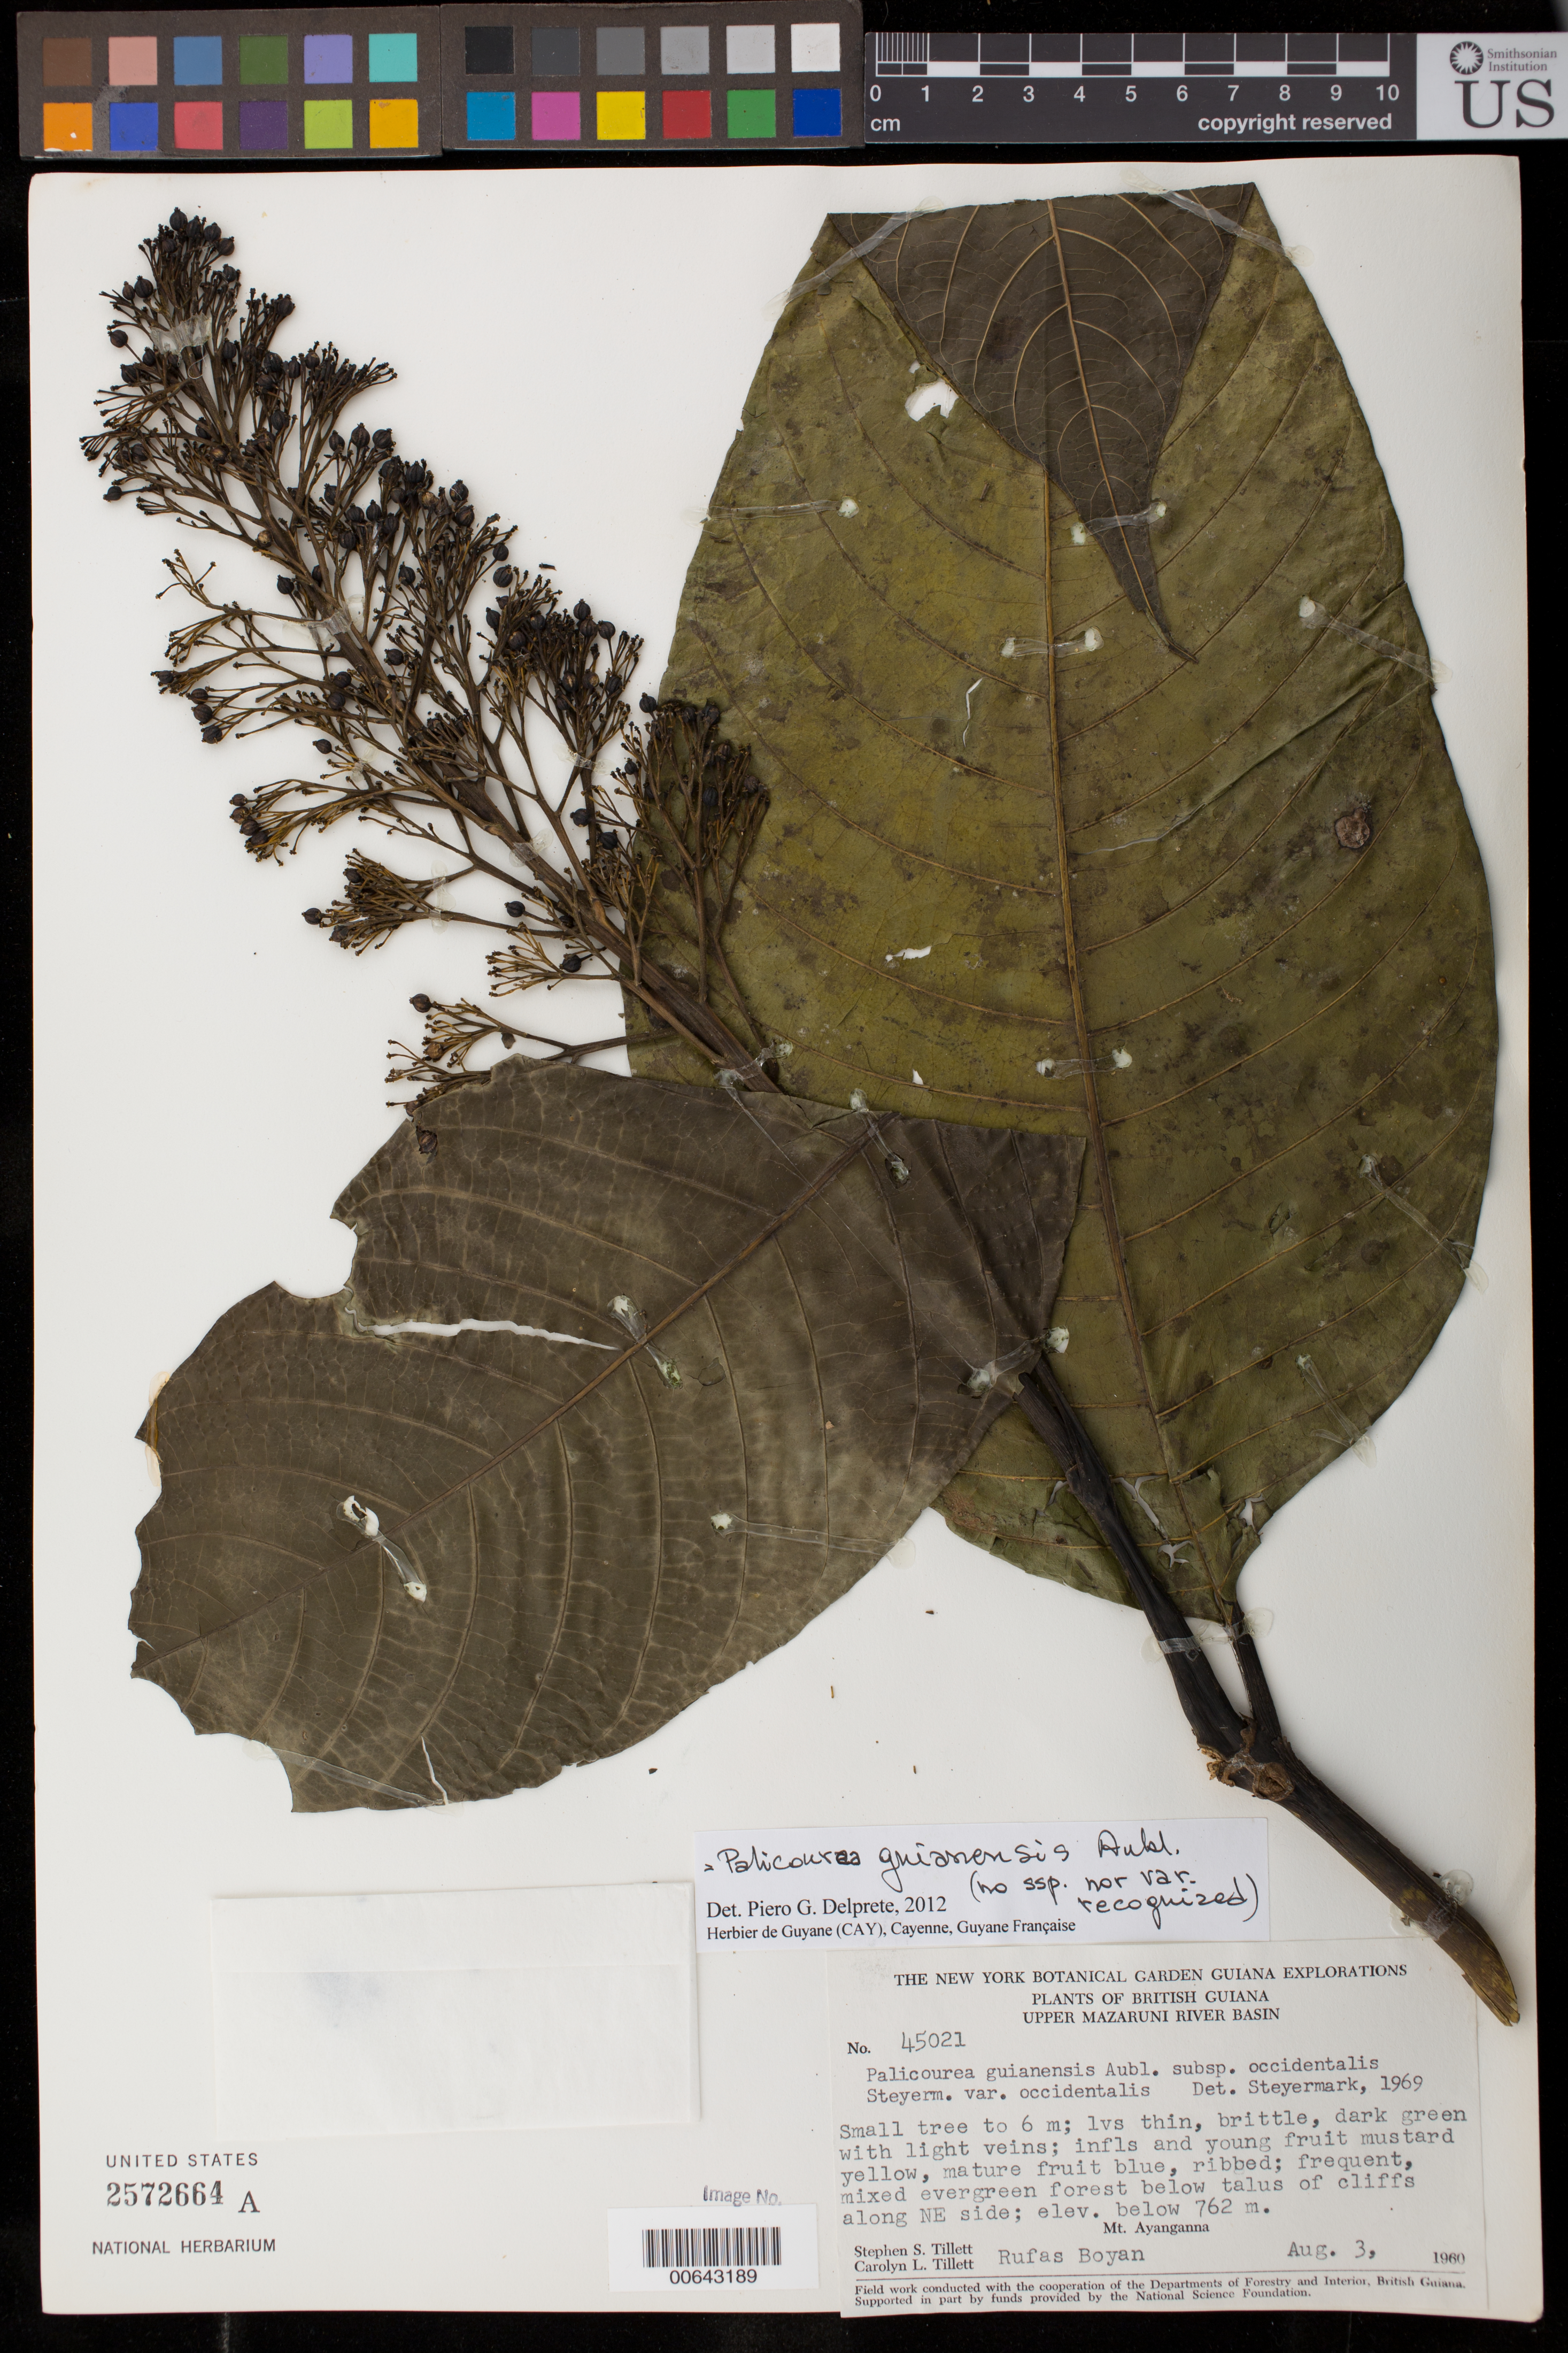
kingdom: Plantae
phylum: Tracheophyta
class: Magnoliopsida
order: Gentianales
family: Rubiaceae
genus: Palicourea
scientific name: Palicourea guianensis var. occidentalis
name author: Steyerm.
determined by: Steyermark, Julian A., (VEN)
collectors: S. S. Tillett, C. L. Tillett & R. Boyan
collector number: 45021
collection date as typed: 3-Aug-60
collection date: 1960-08-03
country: Guyana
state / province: Cuyuni-Mazaruni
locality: Mt. Ayanganna, NE side of, Upper Mazaruni R Basin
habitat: Mixed evergreen forest below talus of cliffs along NE side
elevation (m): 762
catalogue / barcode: US 2572664A